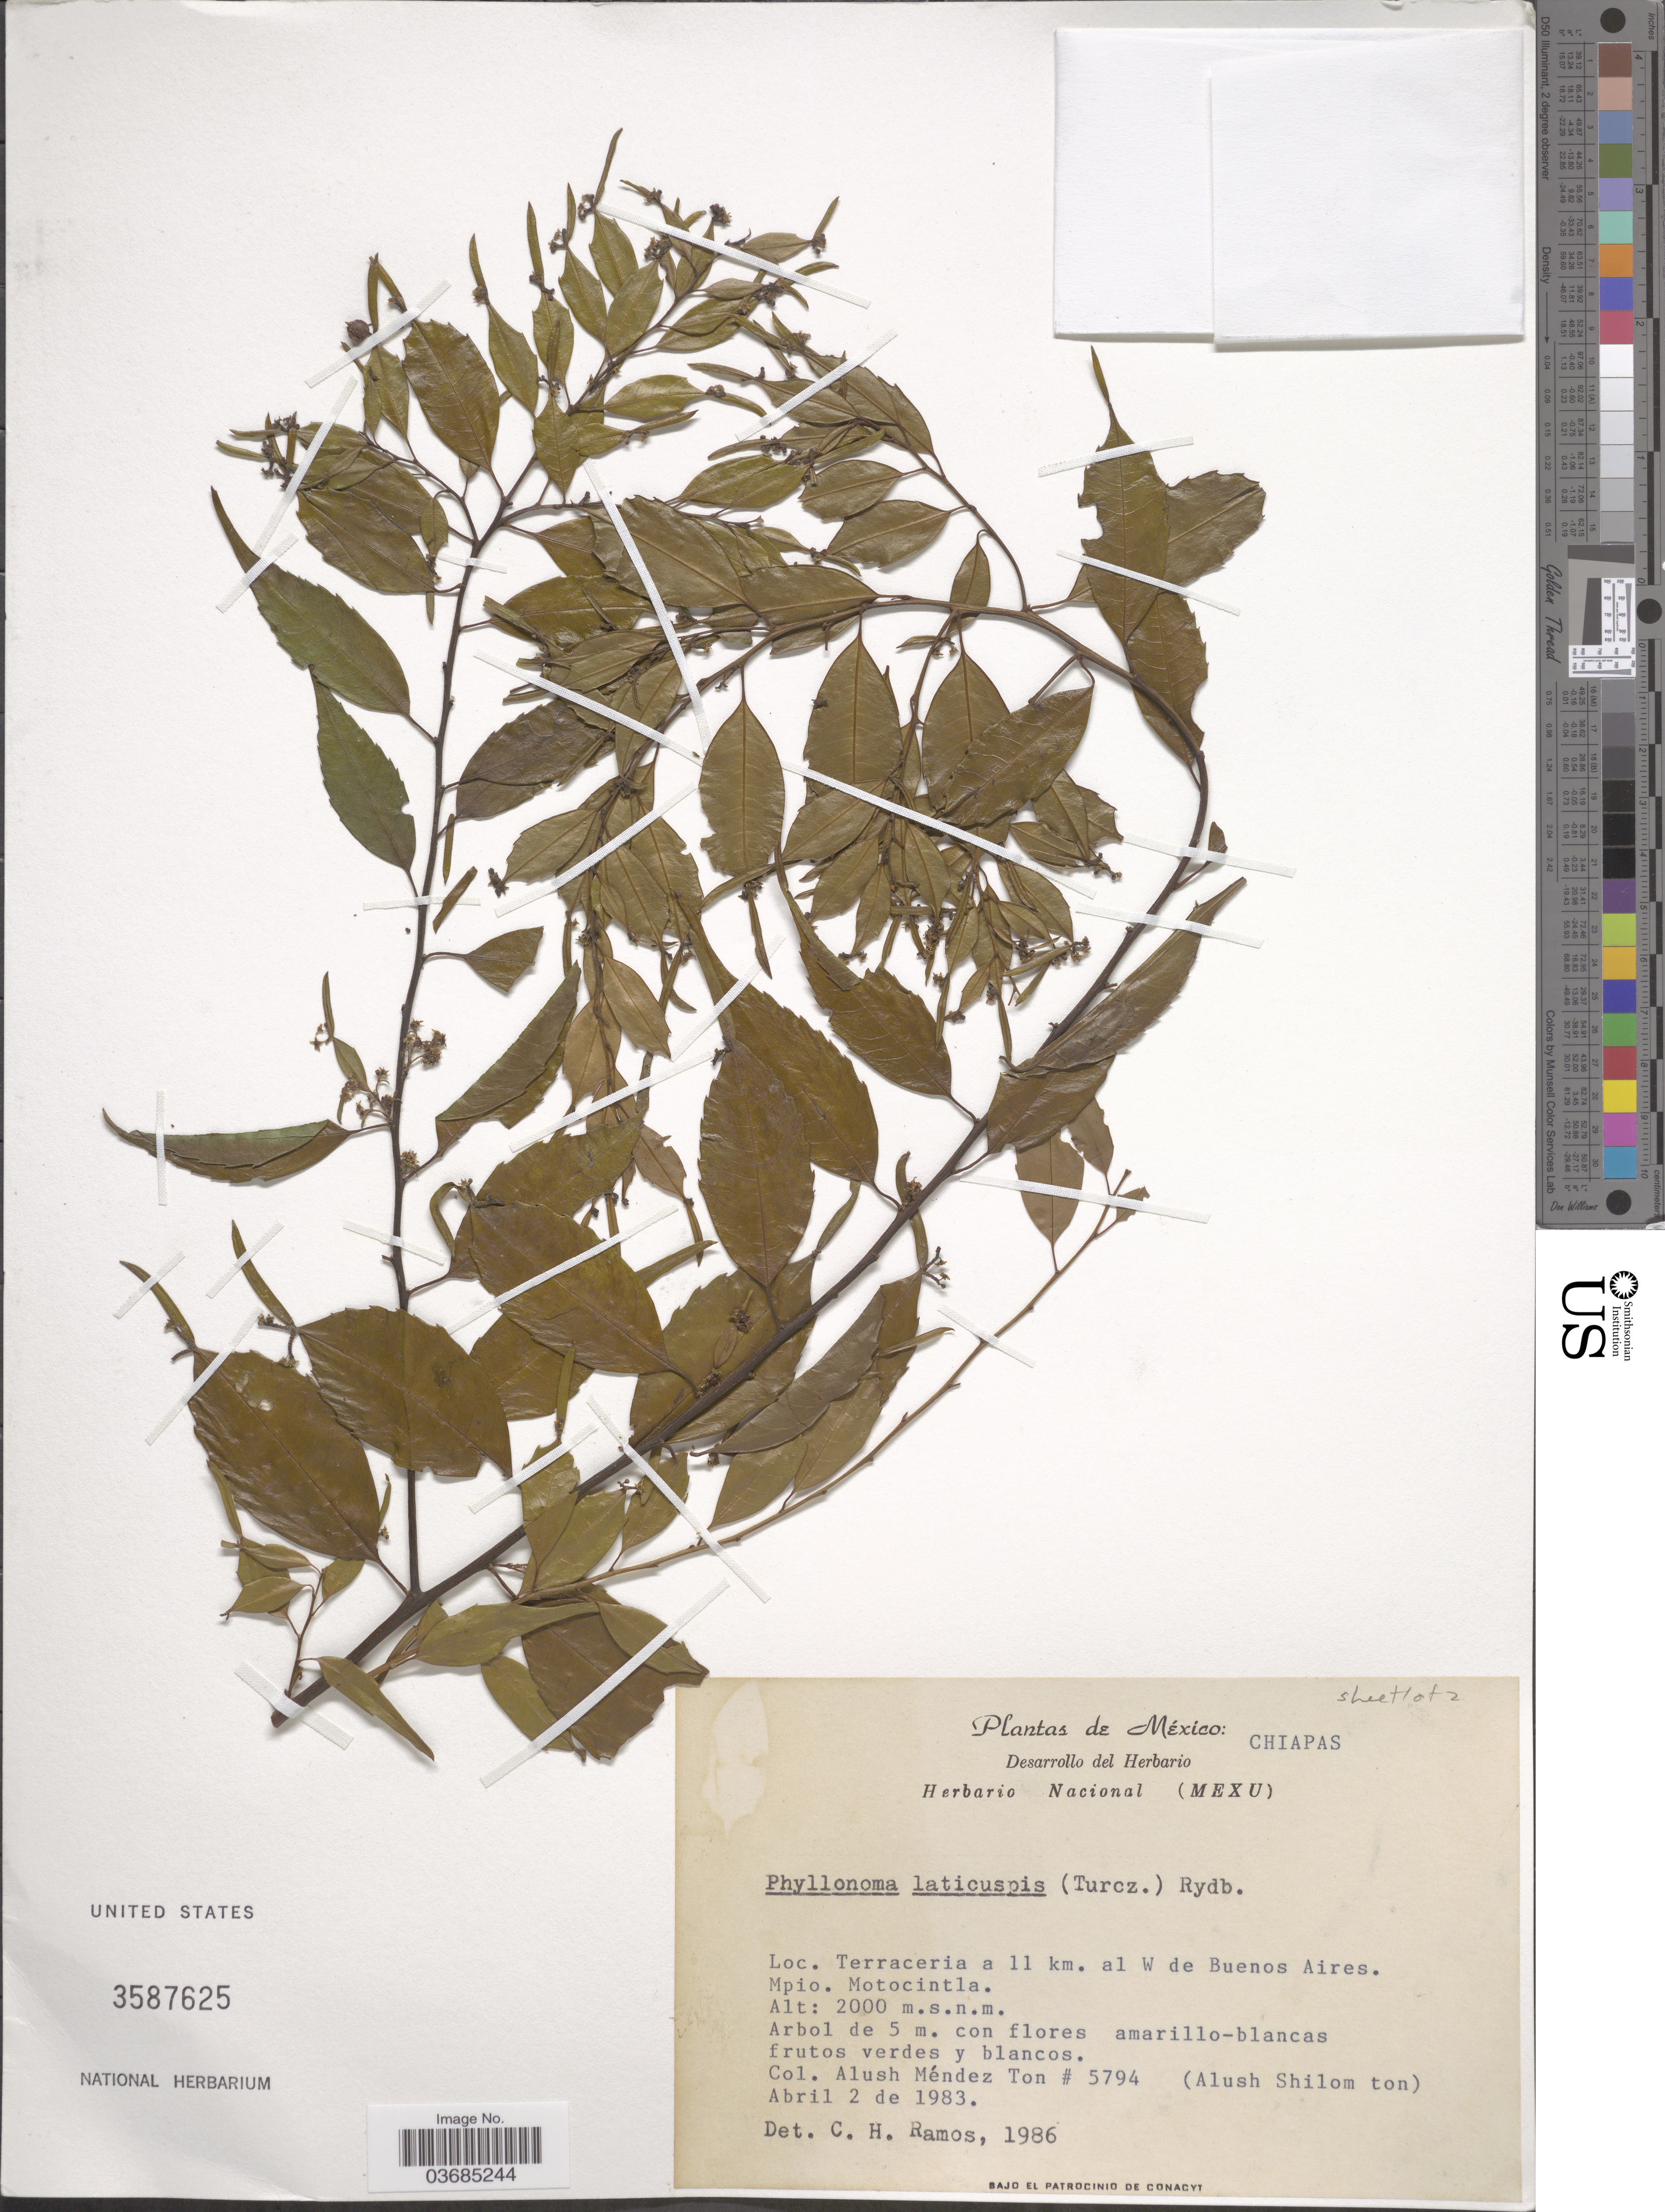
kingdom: Plantae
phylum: Tracheophyta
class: Magnoliopsida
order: Aquifoliales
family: Phyllonomaceae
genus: Phyllonoma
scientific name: Phyllonoma laticuspis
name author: (Turcz.) Engl.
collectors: A. Méndez Ton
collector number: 5794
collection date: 1983-04-02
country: Mexico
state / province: Chiapas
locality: Terraceria a 11 km. al W de Buenos Aires. Mpio. Motocintla.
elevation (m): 2000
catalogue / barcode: US 3587625